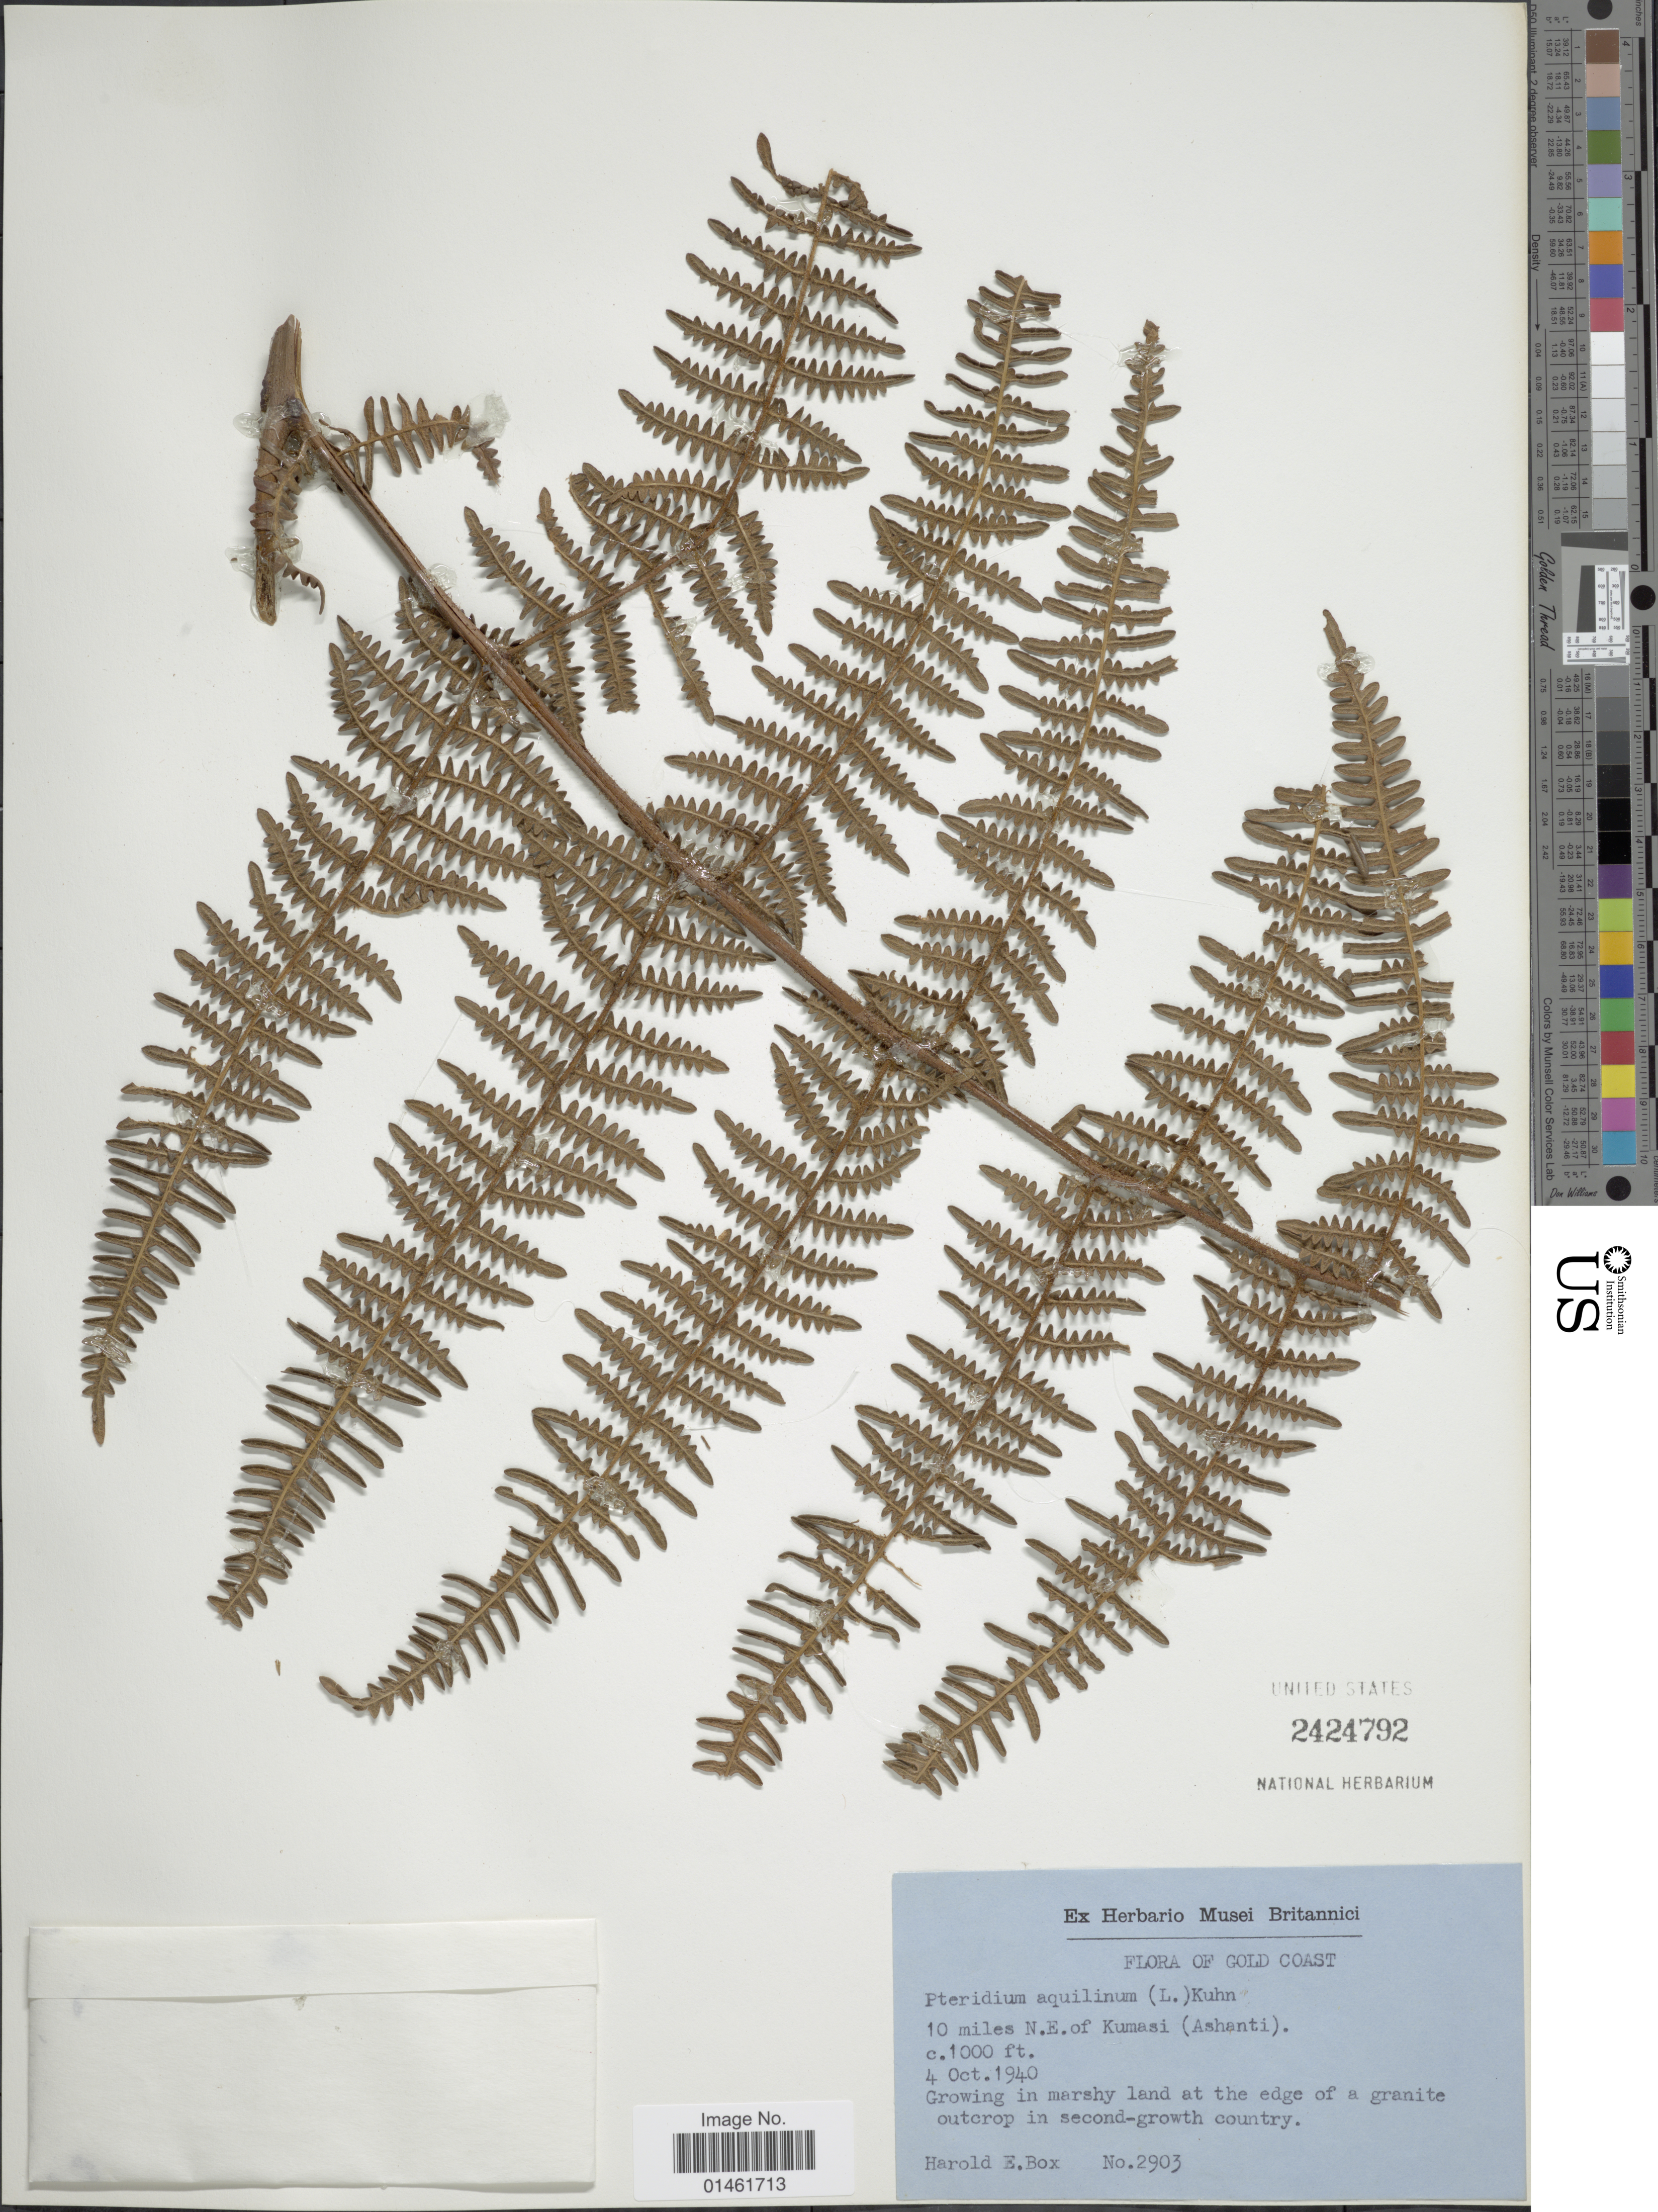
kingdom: Plantae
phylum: Tracheophyta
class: Polypodiopsida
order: Polypodiales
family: Dennstaedtiaceae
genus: Pteridium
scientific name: Pteridium aquilinum var. typicum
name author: R.M. Tryon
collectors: H. E. Box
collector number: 2903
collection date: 1940-10-04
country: Ghana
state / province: Ashanti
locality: Gold Coast, 10miles N.E. of Kumasi(Ashanti)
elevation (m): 305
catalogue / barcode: US 2424792